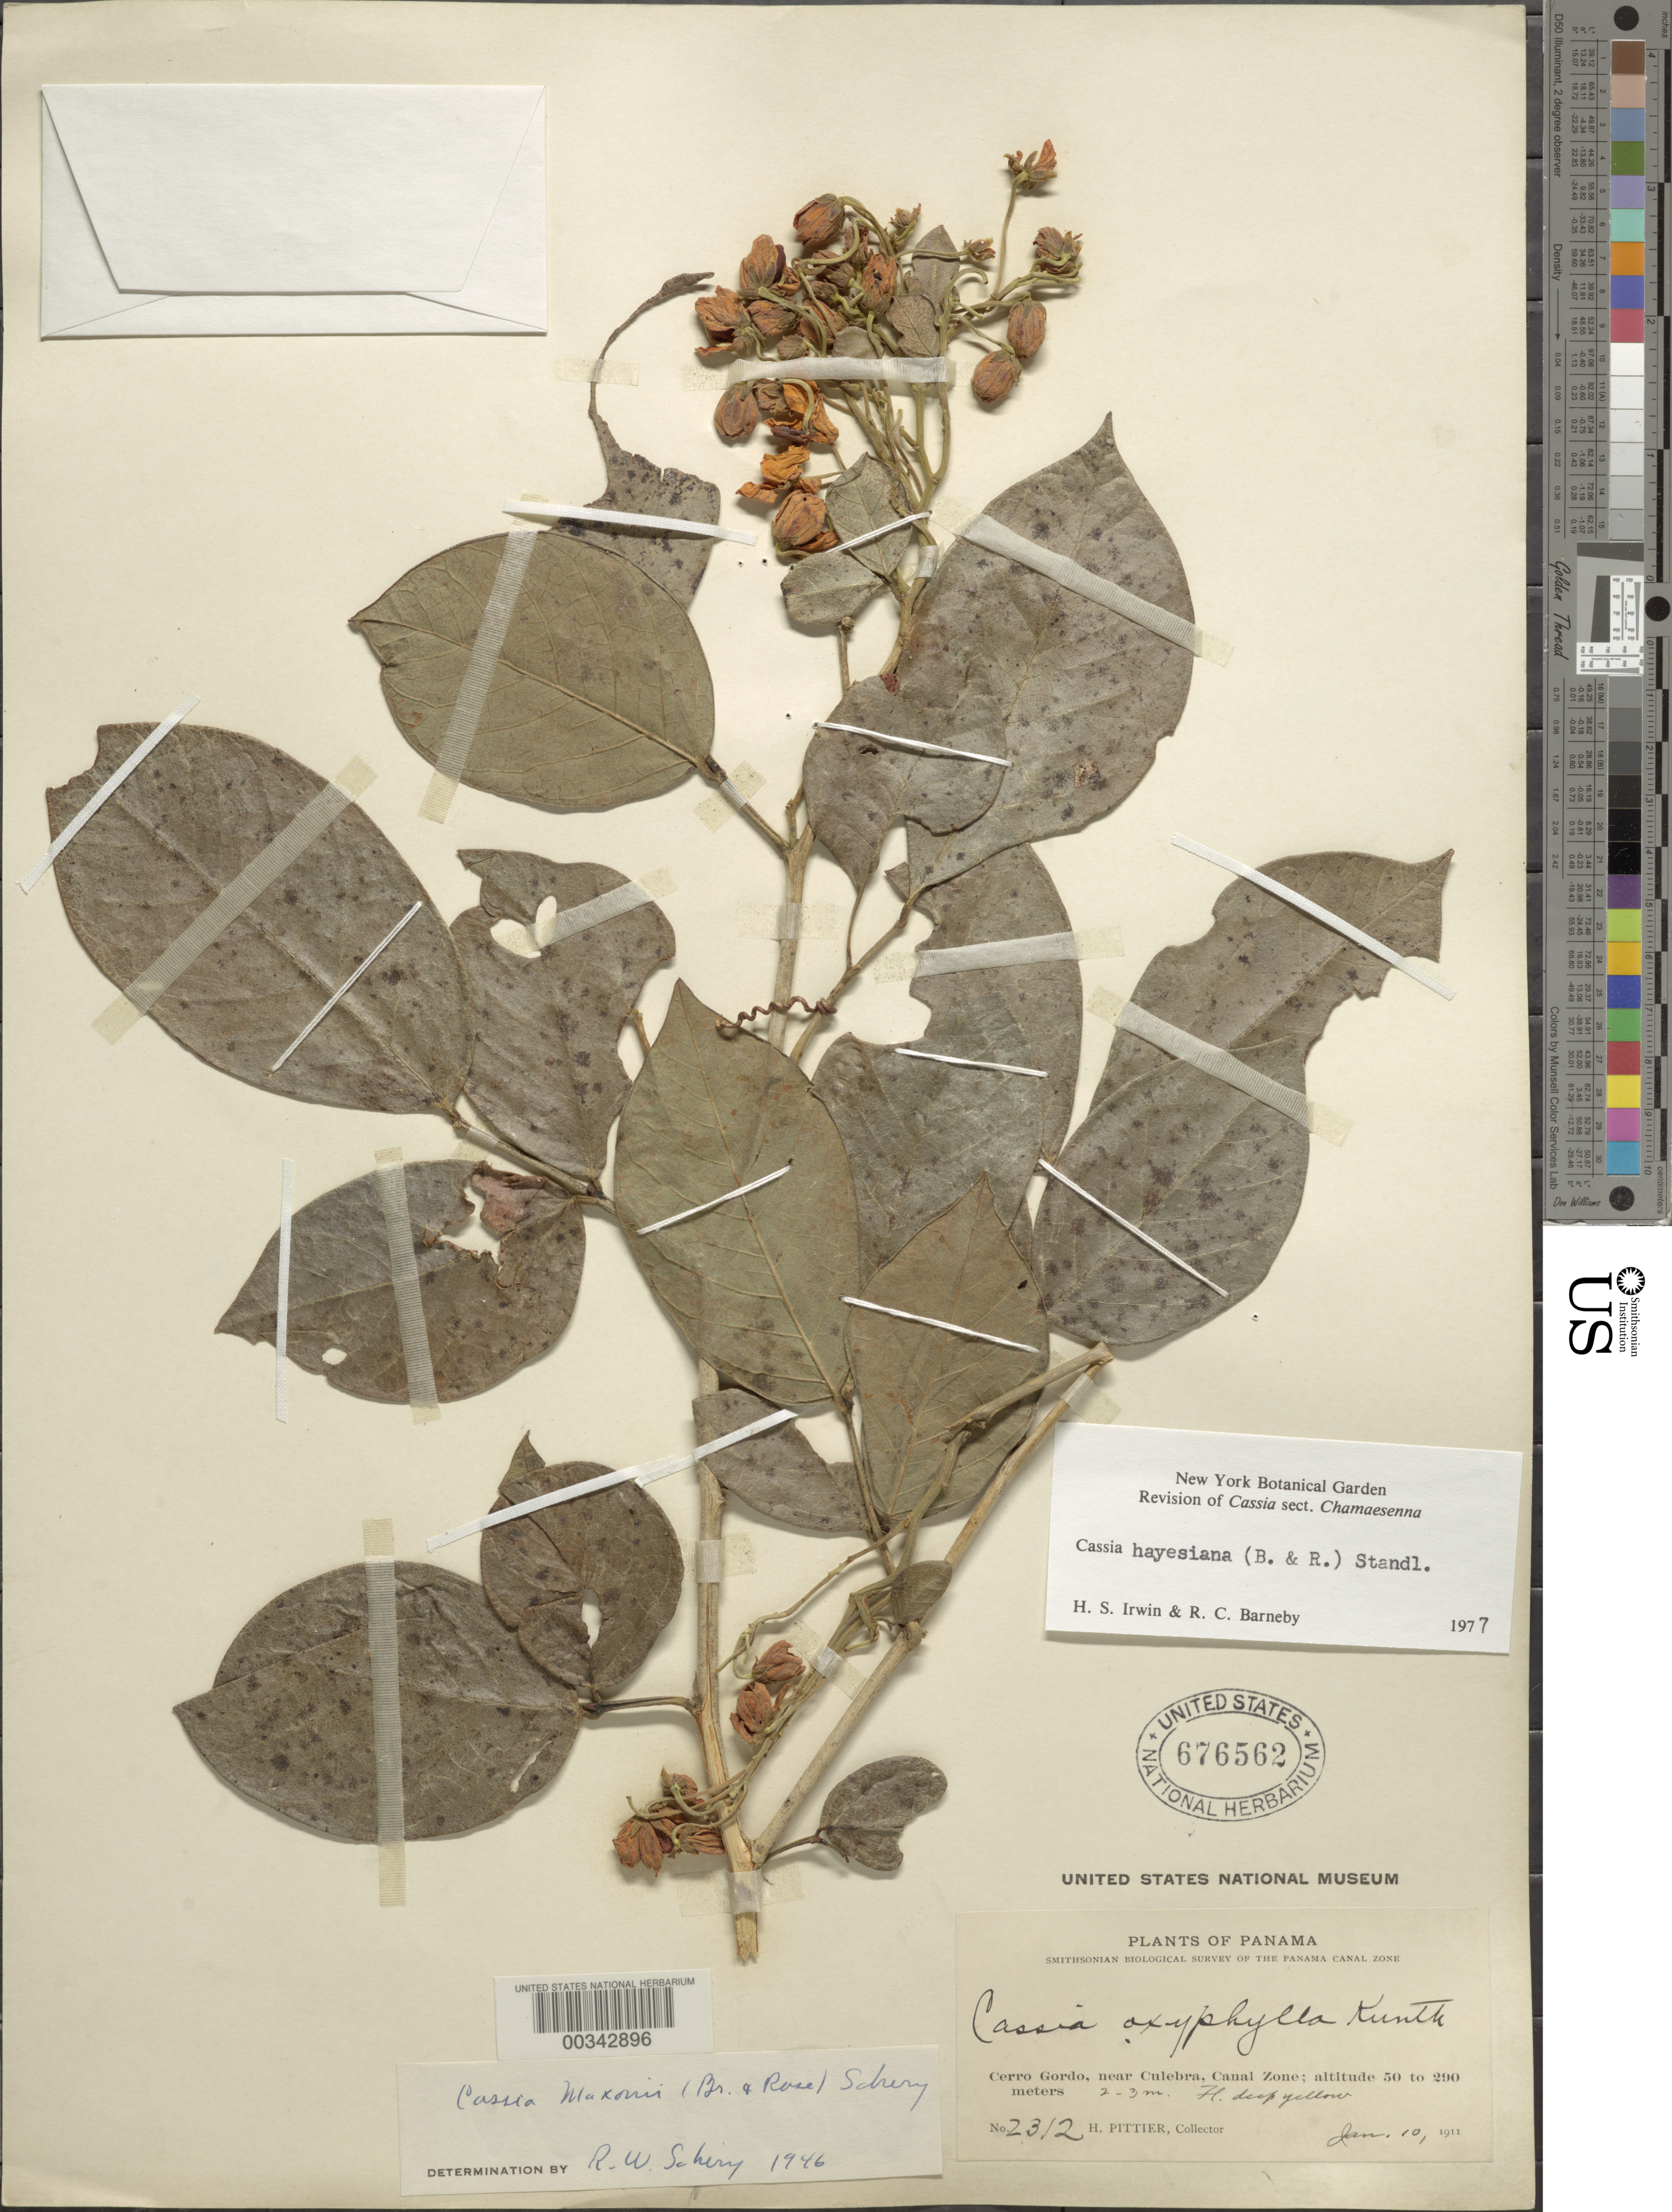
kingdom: Plantae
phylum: Tracheophyta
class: Magnoliopsida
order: Fabales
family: Fabaceae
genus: Senna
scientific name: Senna hayesiana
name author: (Britton & Rose) H.S. Irwin & Barneby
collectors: H. F. Pittier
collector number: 2312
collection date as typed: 10 Jan 1911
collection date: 1911-01-10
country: Panama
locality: Cerro Gordo; near Culebra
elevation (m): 50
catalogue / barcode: US 676562